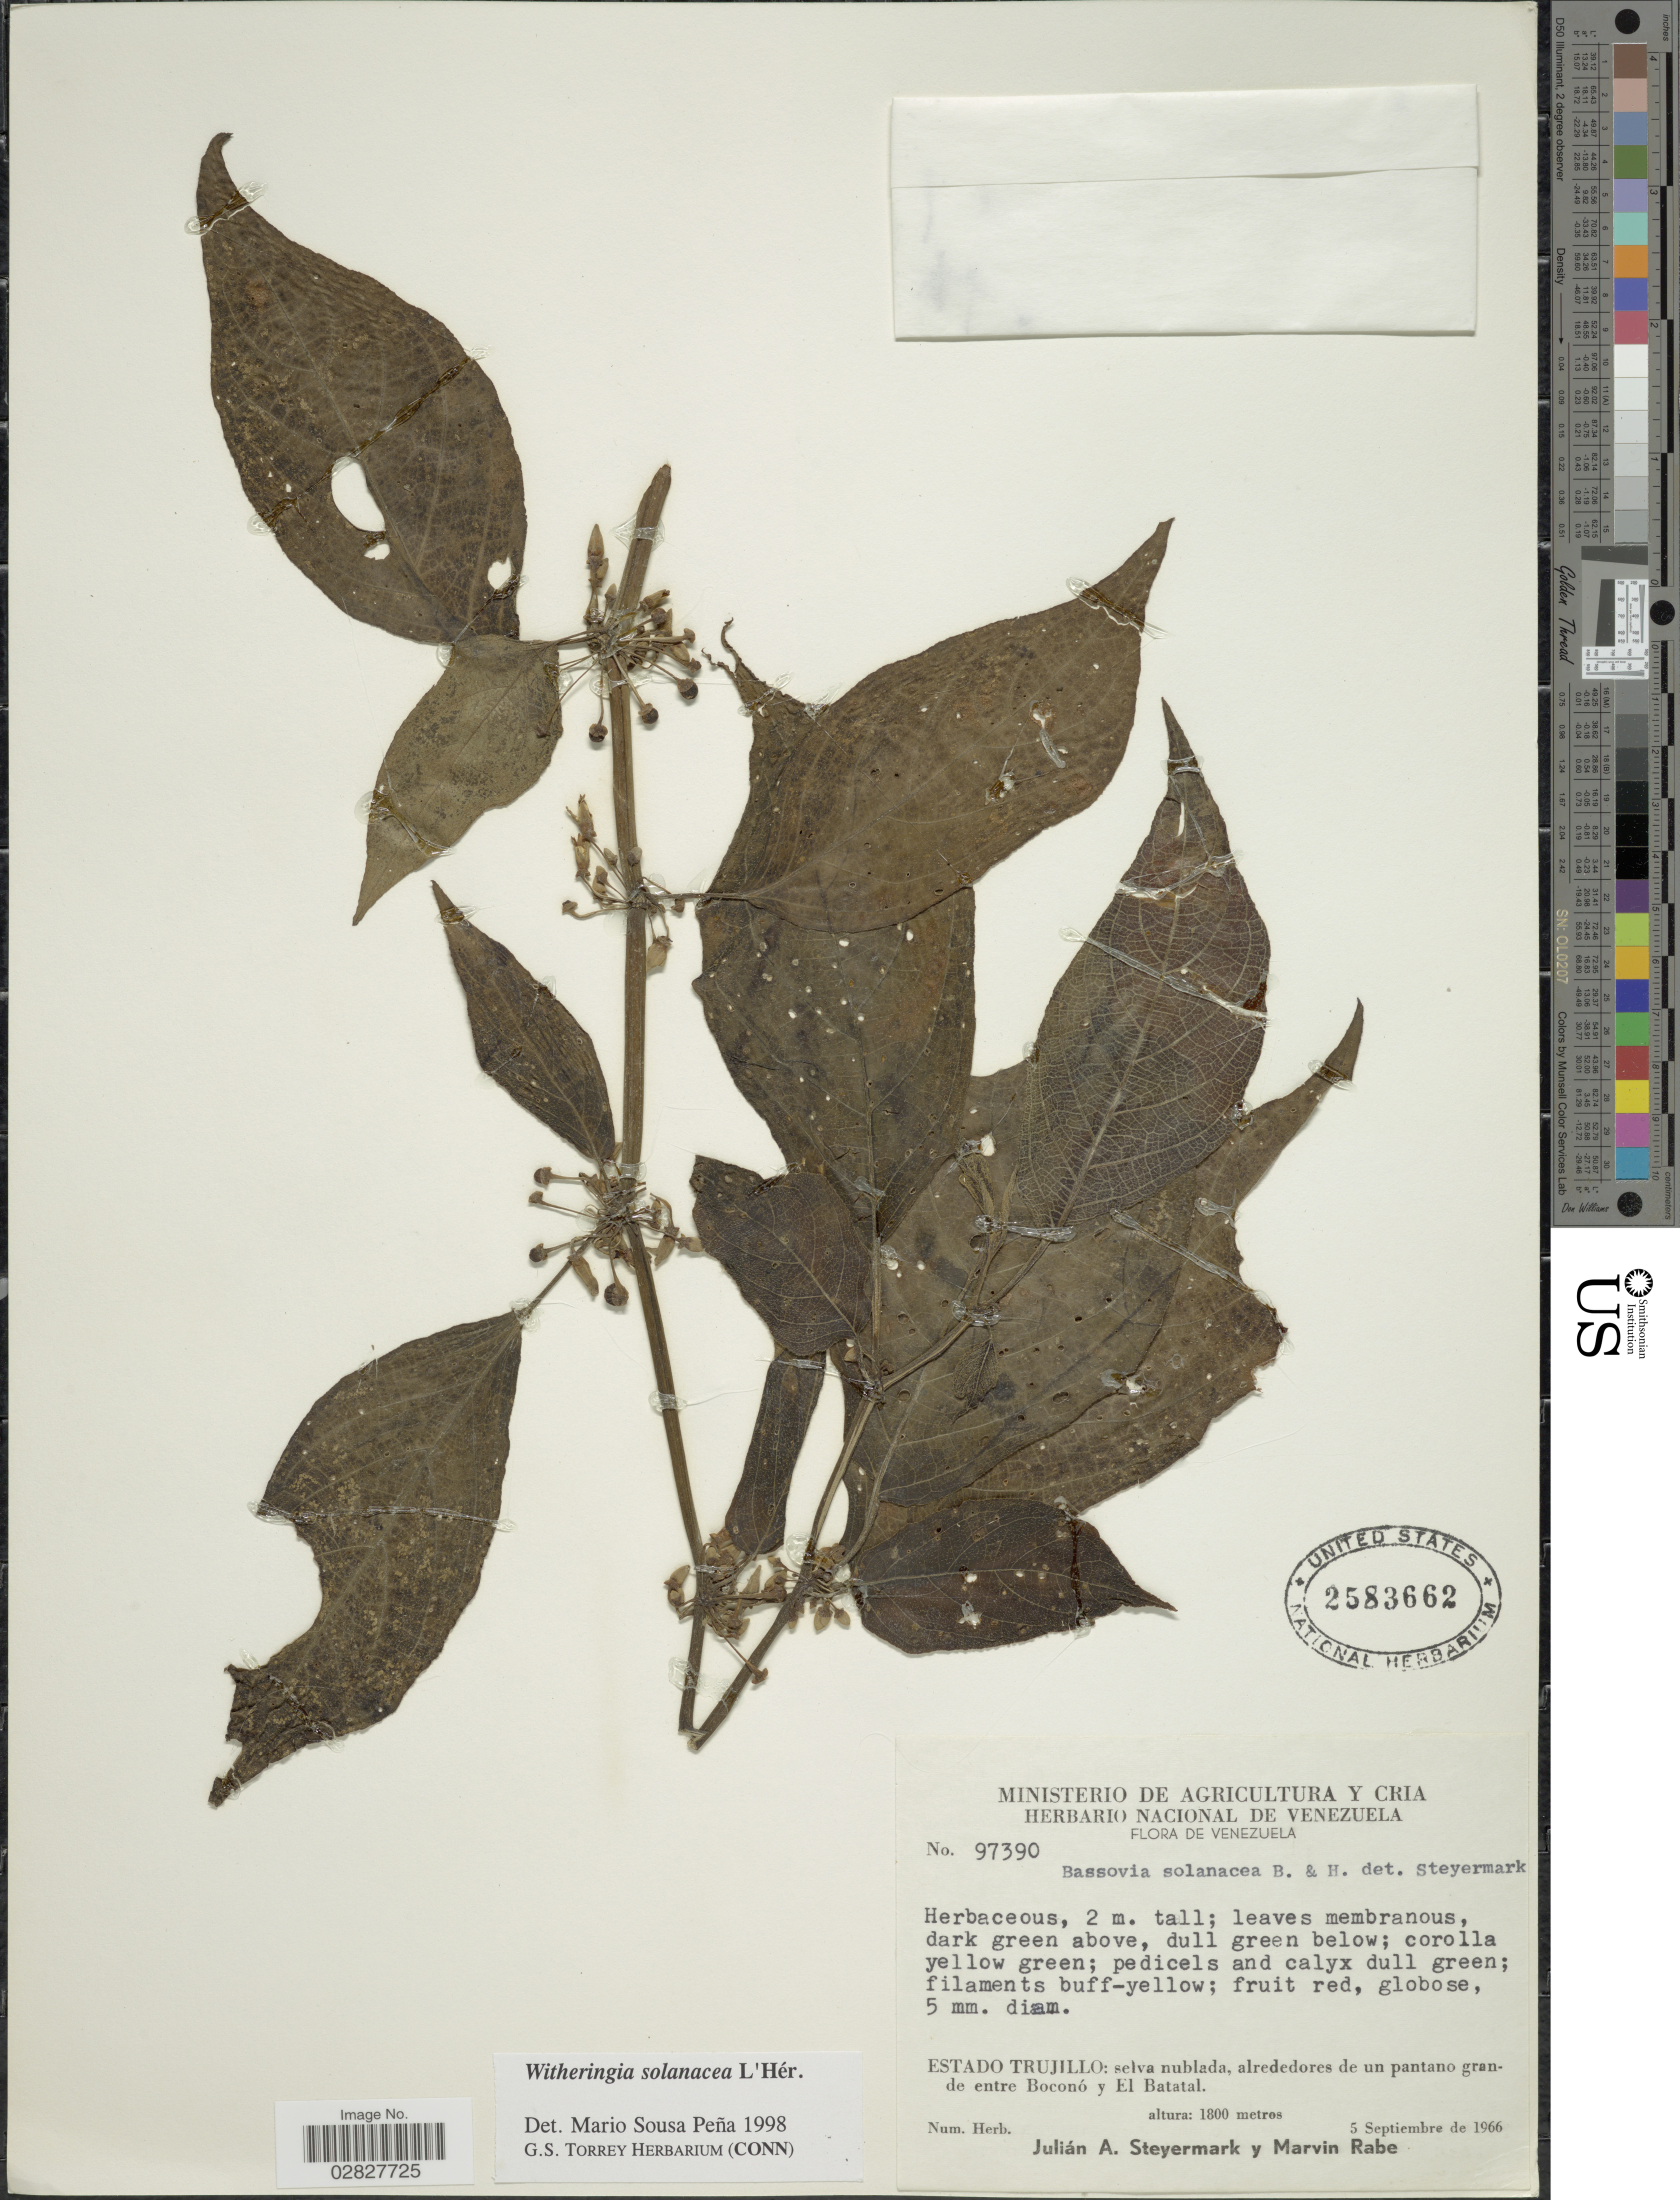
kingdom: Plantae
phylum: Tracheophyta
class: Magnoliopsida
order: Solanales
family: Solanaceae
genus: Witheringia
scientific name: Witheringia solanacea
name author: L'Hér.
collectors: J. Steyermark & M. Rabe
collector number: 97390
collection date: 1966-09-05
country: Venezuela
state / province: Trujillo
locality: Selva nublada, alrededores de un pantano grande entre Boconó y El Batatal.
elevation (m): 1800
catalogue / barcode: US 2583662